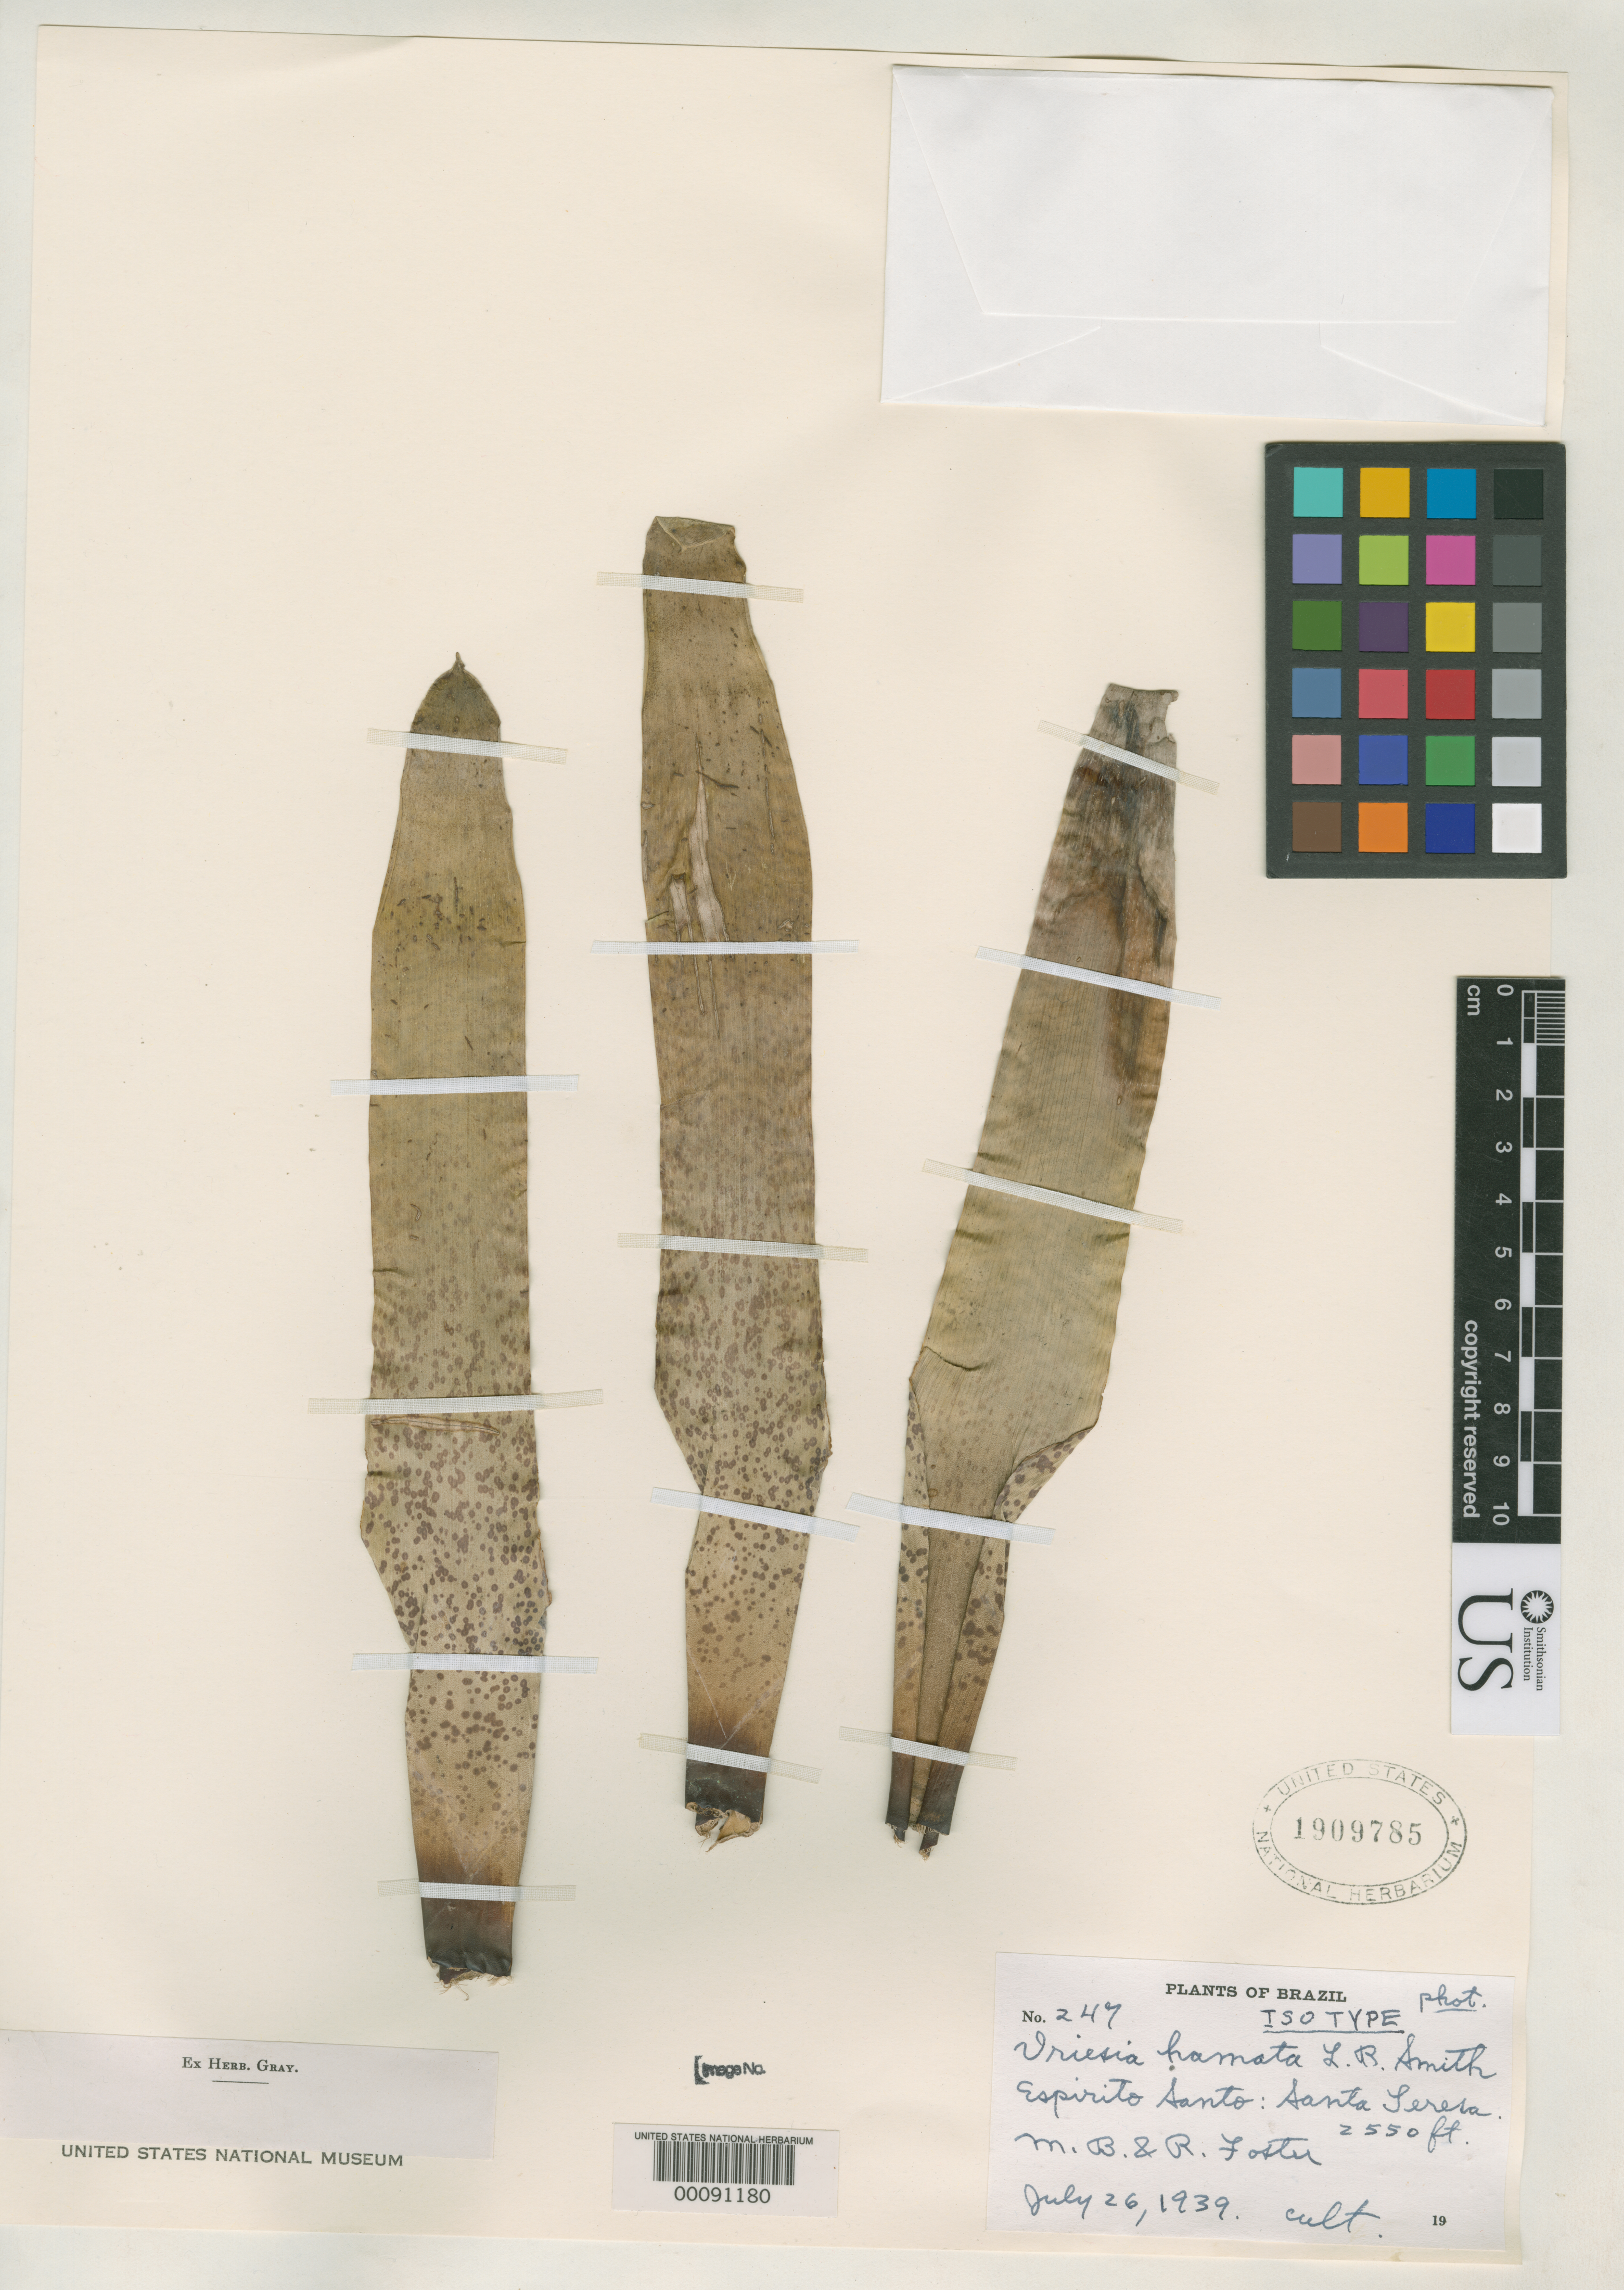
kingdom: Plantae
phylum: Tracheophyta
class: Liliopsida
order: Poales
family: Bromeliaceae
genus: Vriesea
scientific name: Vriesea hamata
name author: L.B. Sm.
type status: Isotype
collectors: M. B. Foster & R. C. Foster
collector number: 247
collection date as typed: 26 Jul 1939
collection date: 1939-07-26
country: Brazil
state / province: Espírito Santo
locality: Santa Teresa.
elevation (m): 775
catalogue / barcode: US 1909785